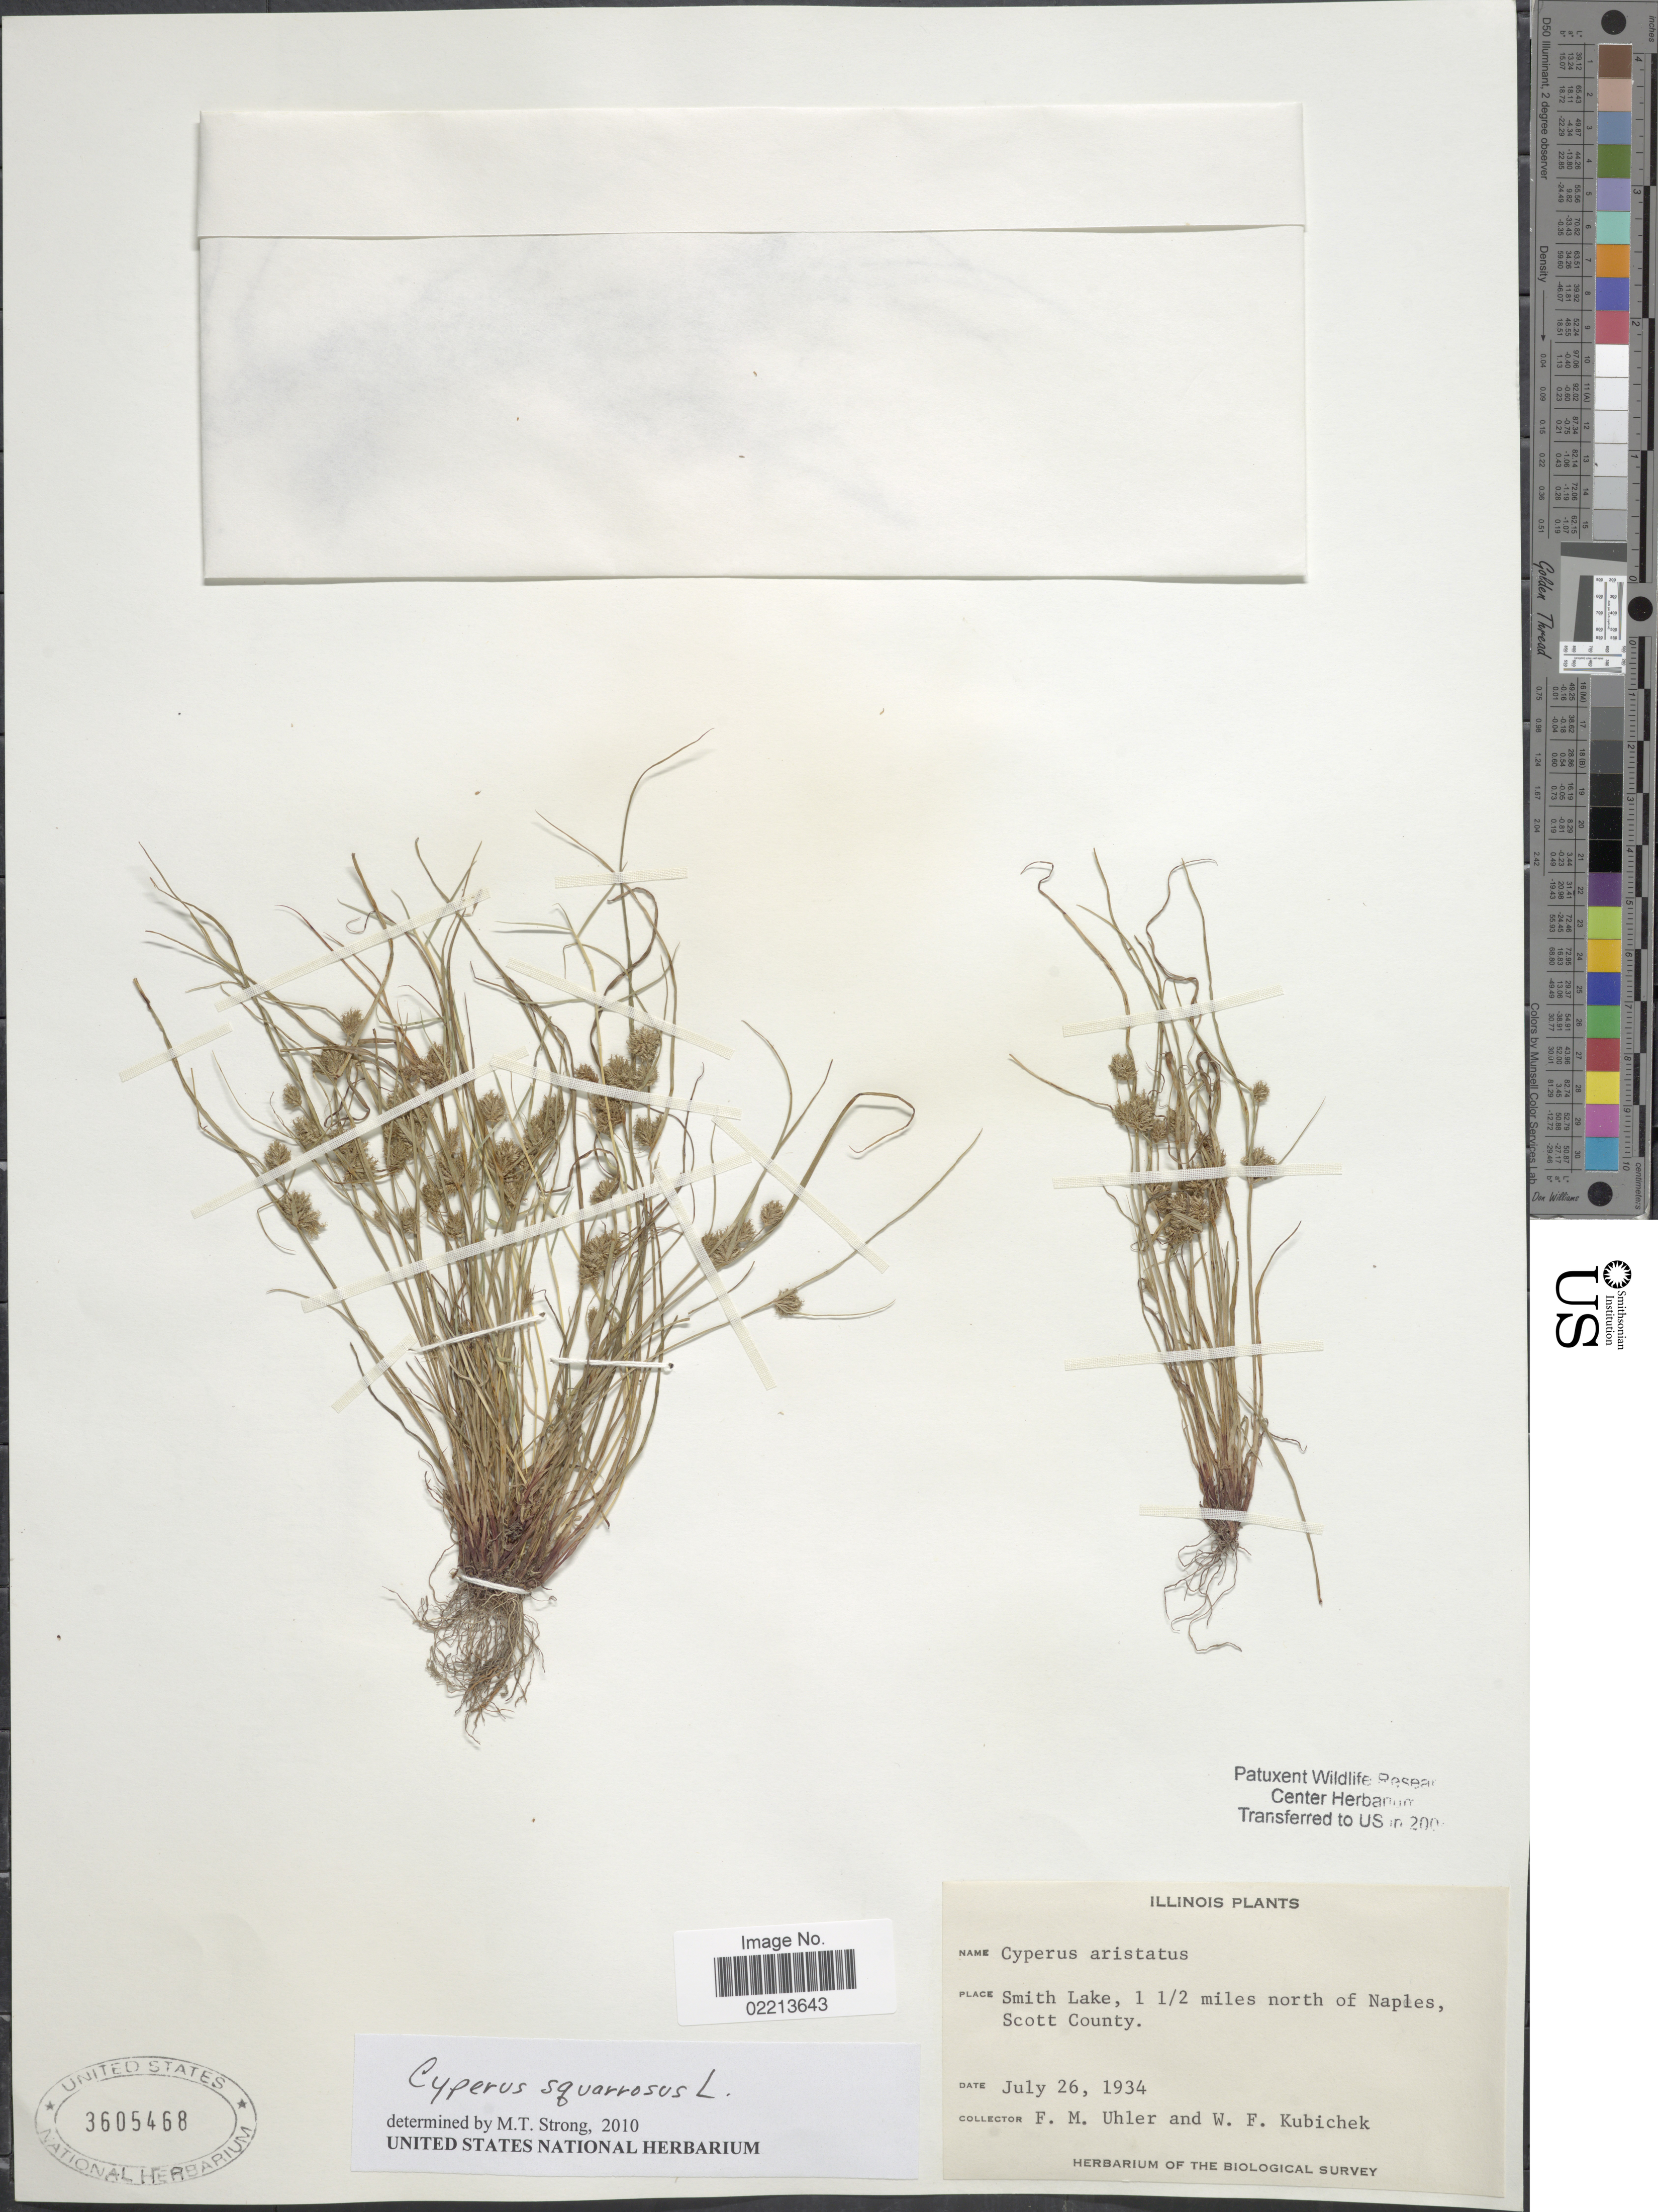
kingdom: Plantae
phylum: Tracheophyta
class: Liliopsida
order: Poales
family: Cyperaceae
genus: Cyperus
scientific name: Cyperus squarrosus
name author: L.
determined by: Strong, Mark T., (BOT), Smithsonian Institution - National Museum of Natural History (UNITED STATES)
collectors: F. Uhler & W. Kubichek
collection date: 1934-07-26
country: United States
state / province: Illinois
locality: Smith Lake, 1 1/2 miles north of naples Scott County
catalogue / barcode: US 3605468